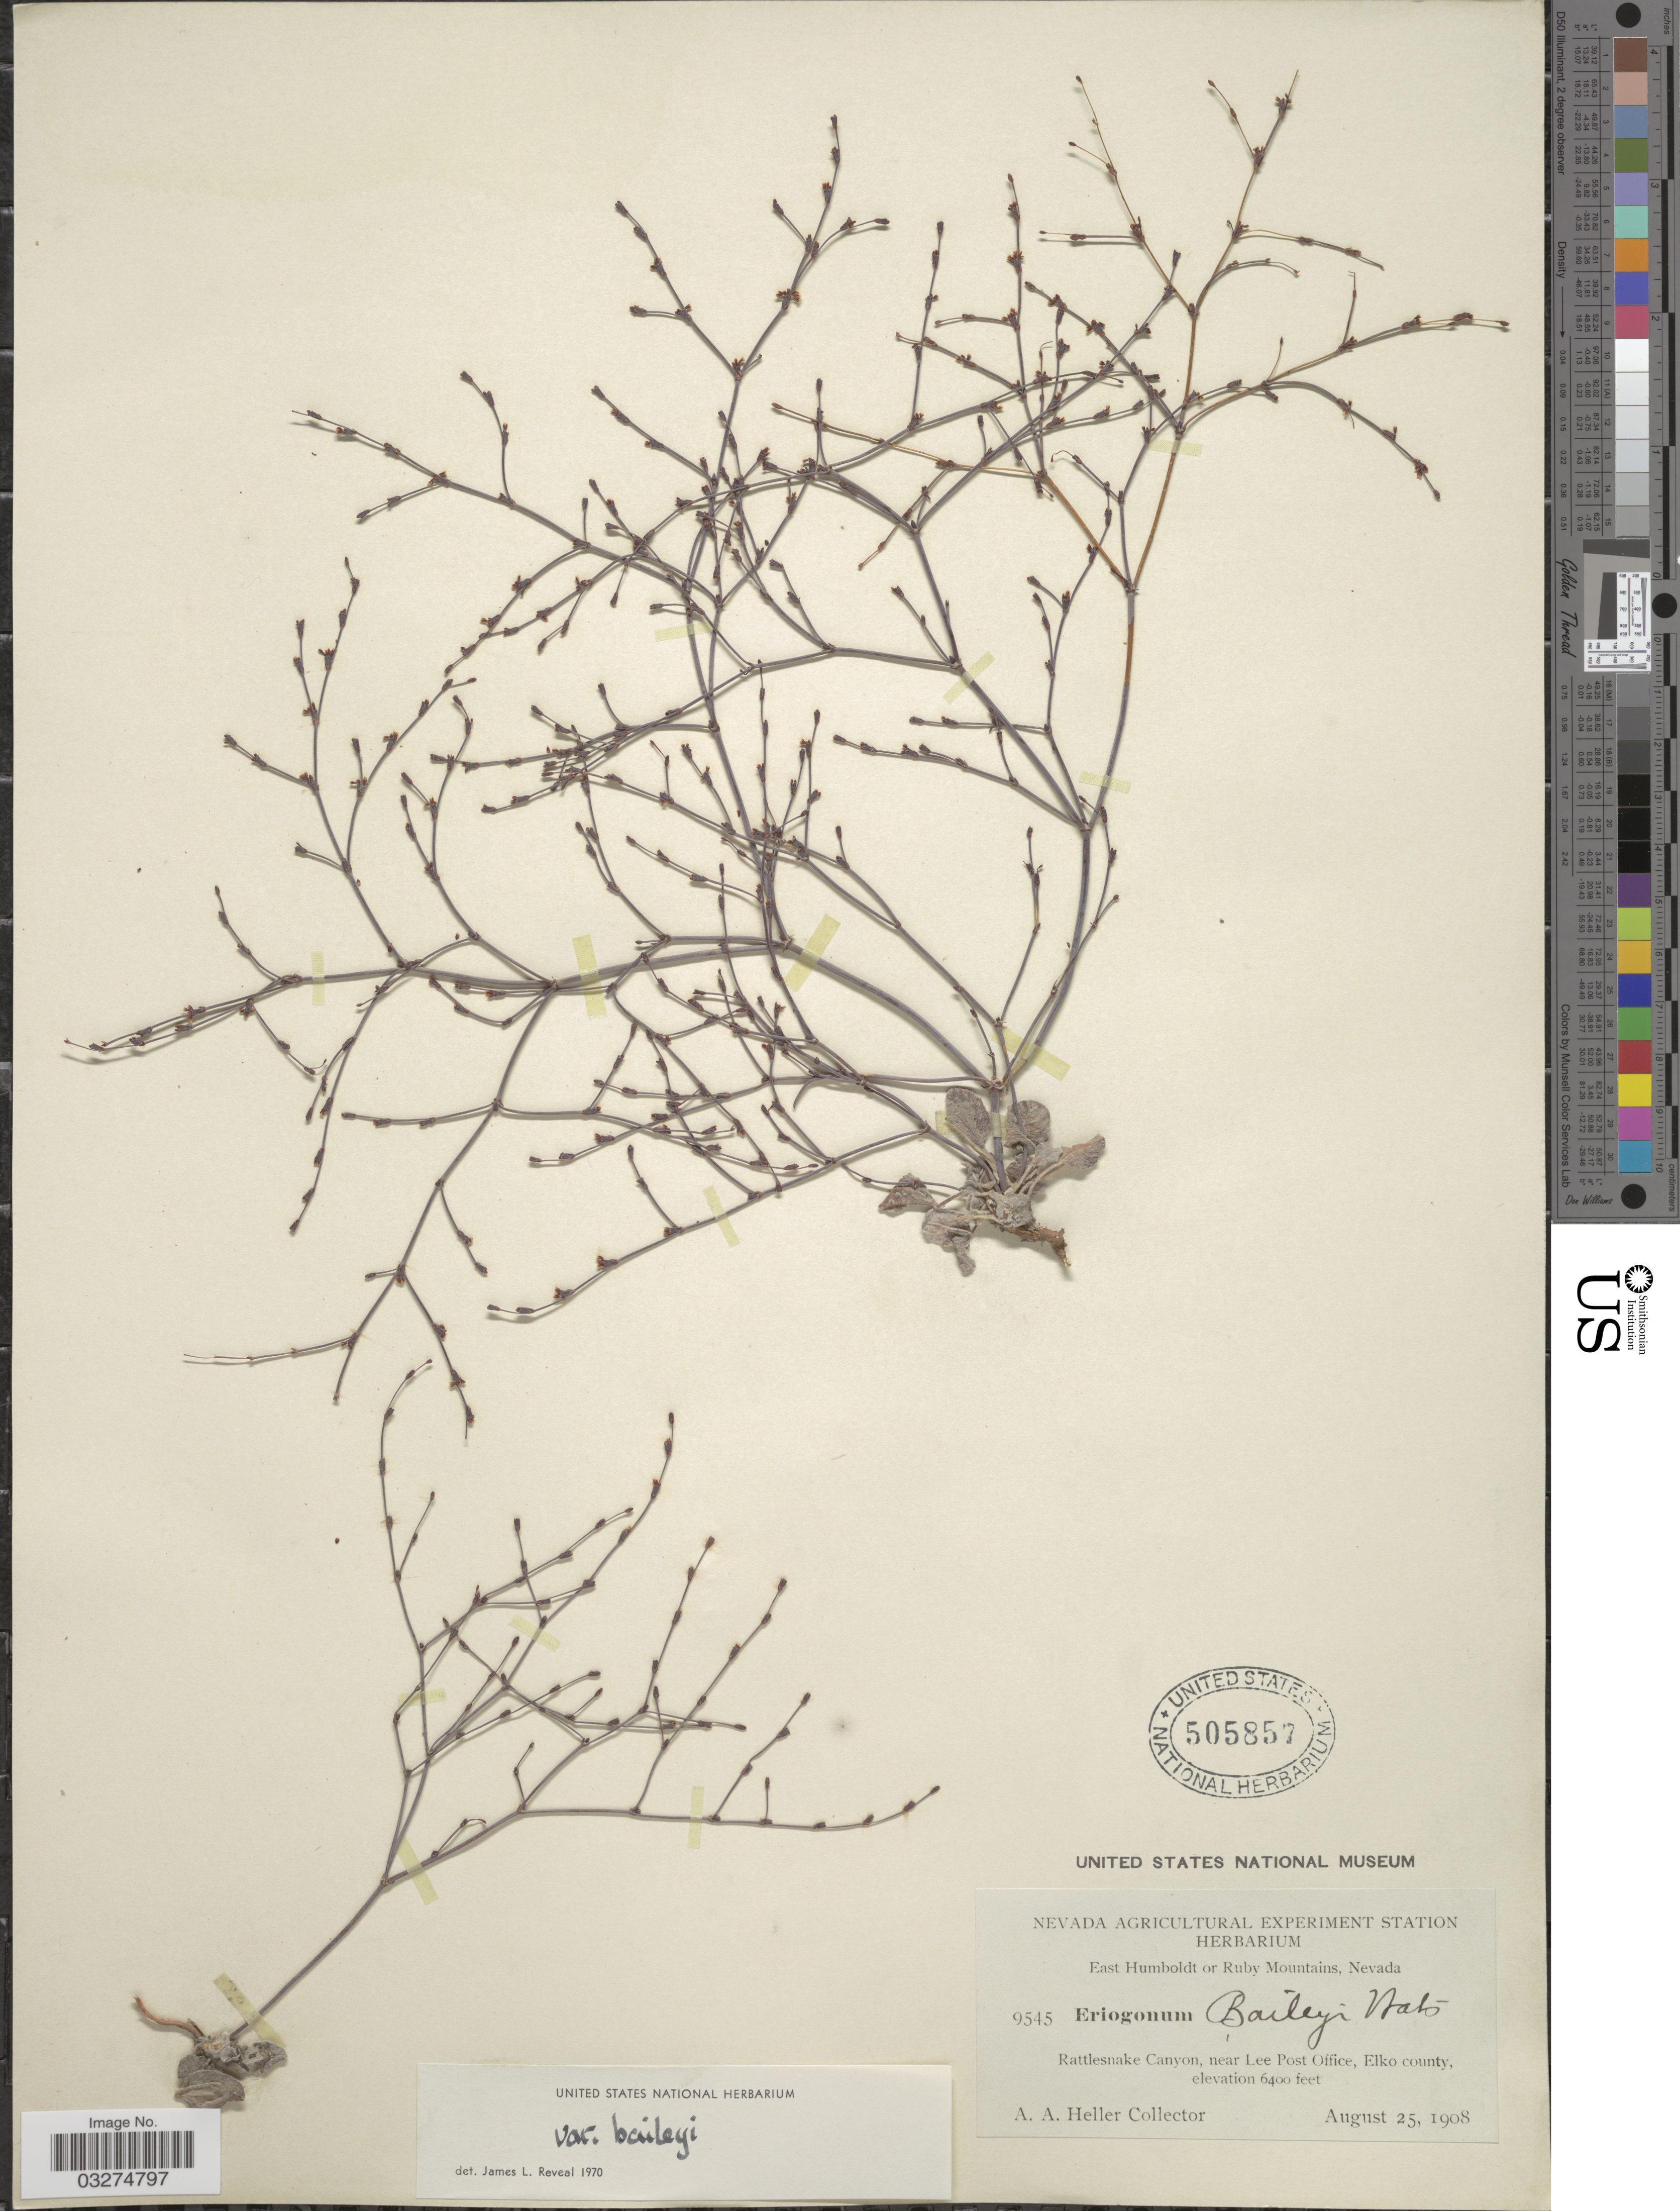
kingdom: Plantae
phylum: Tracheophyta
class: Magnoliopsida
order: Caryophyllales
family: Polygonaceae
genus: Eriogonum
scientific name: Eriogonum baileyi var. baileyi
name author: S. Watson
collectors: A. A. Heller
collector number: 9545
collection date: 1908-08-25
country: United States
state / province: Nevada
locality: East Humboldt or Ruby Mountains. Rattlesnake Canyon, near Lee Post Office, Elko county.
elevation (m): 1951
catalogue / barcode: US 505857